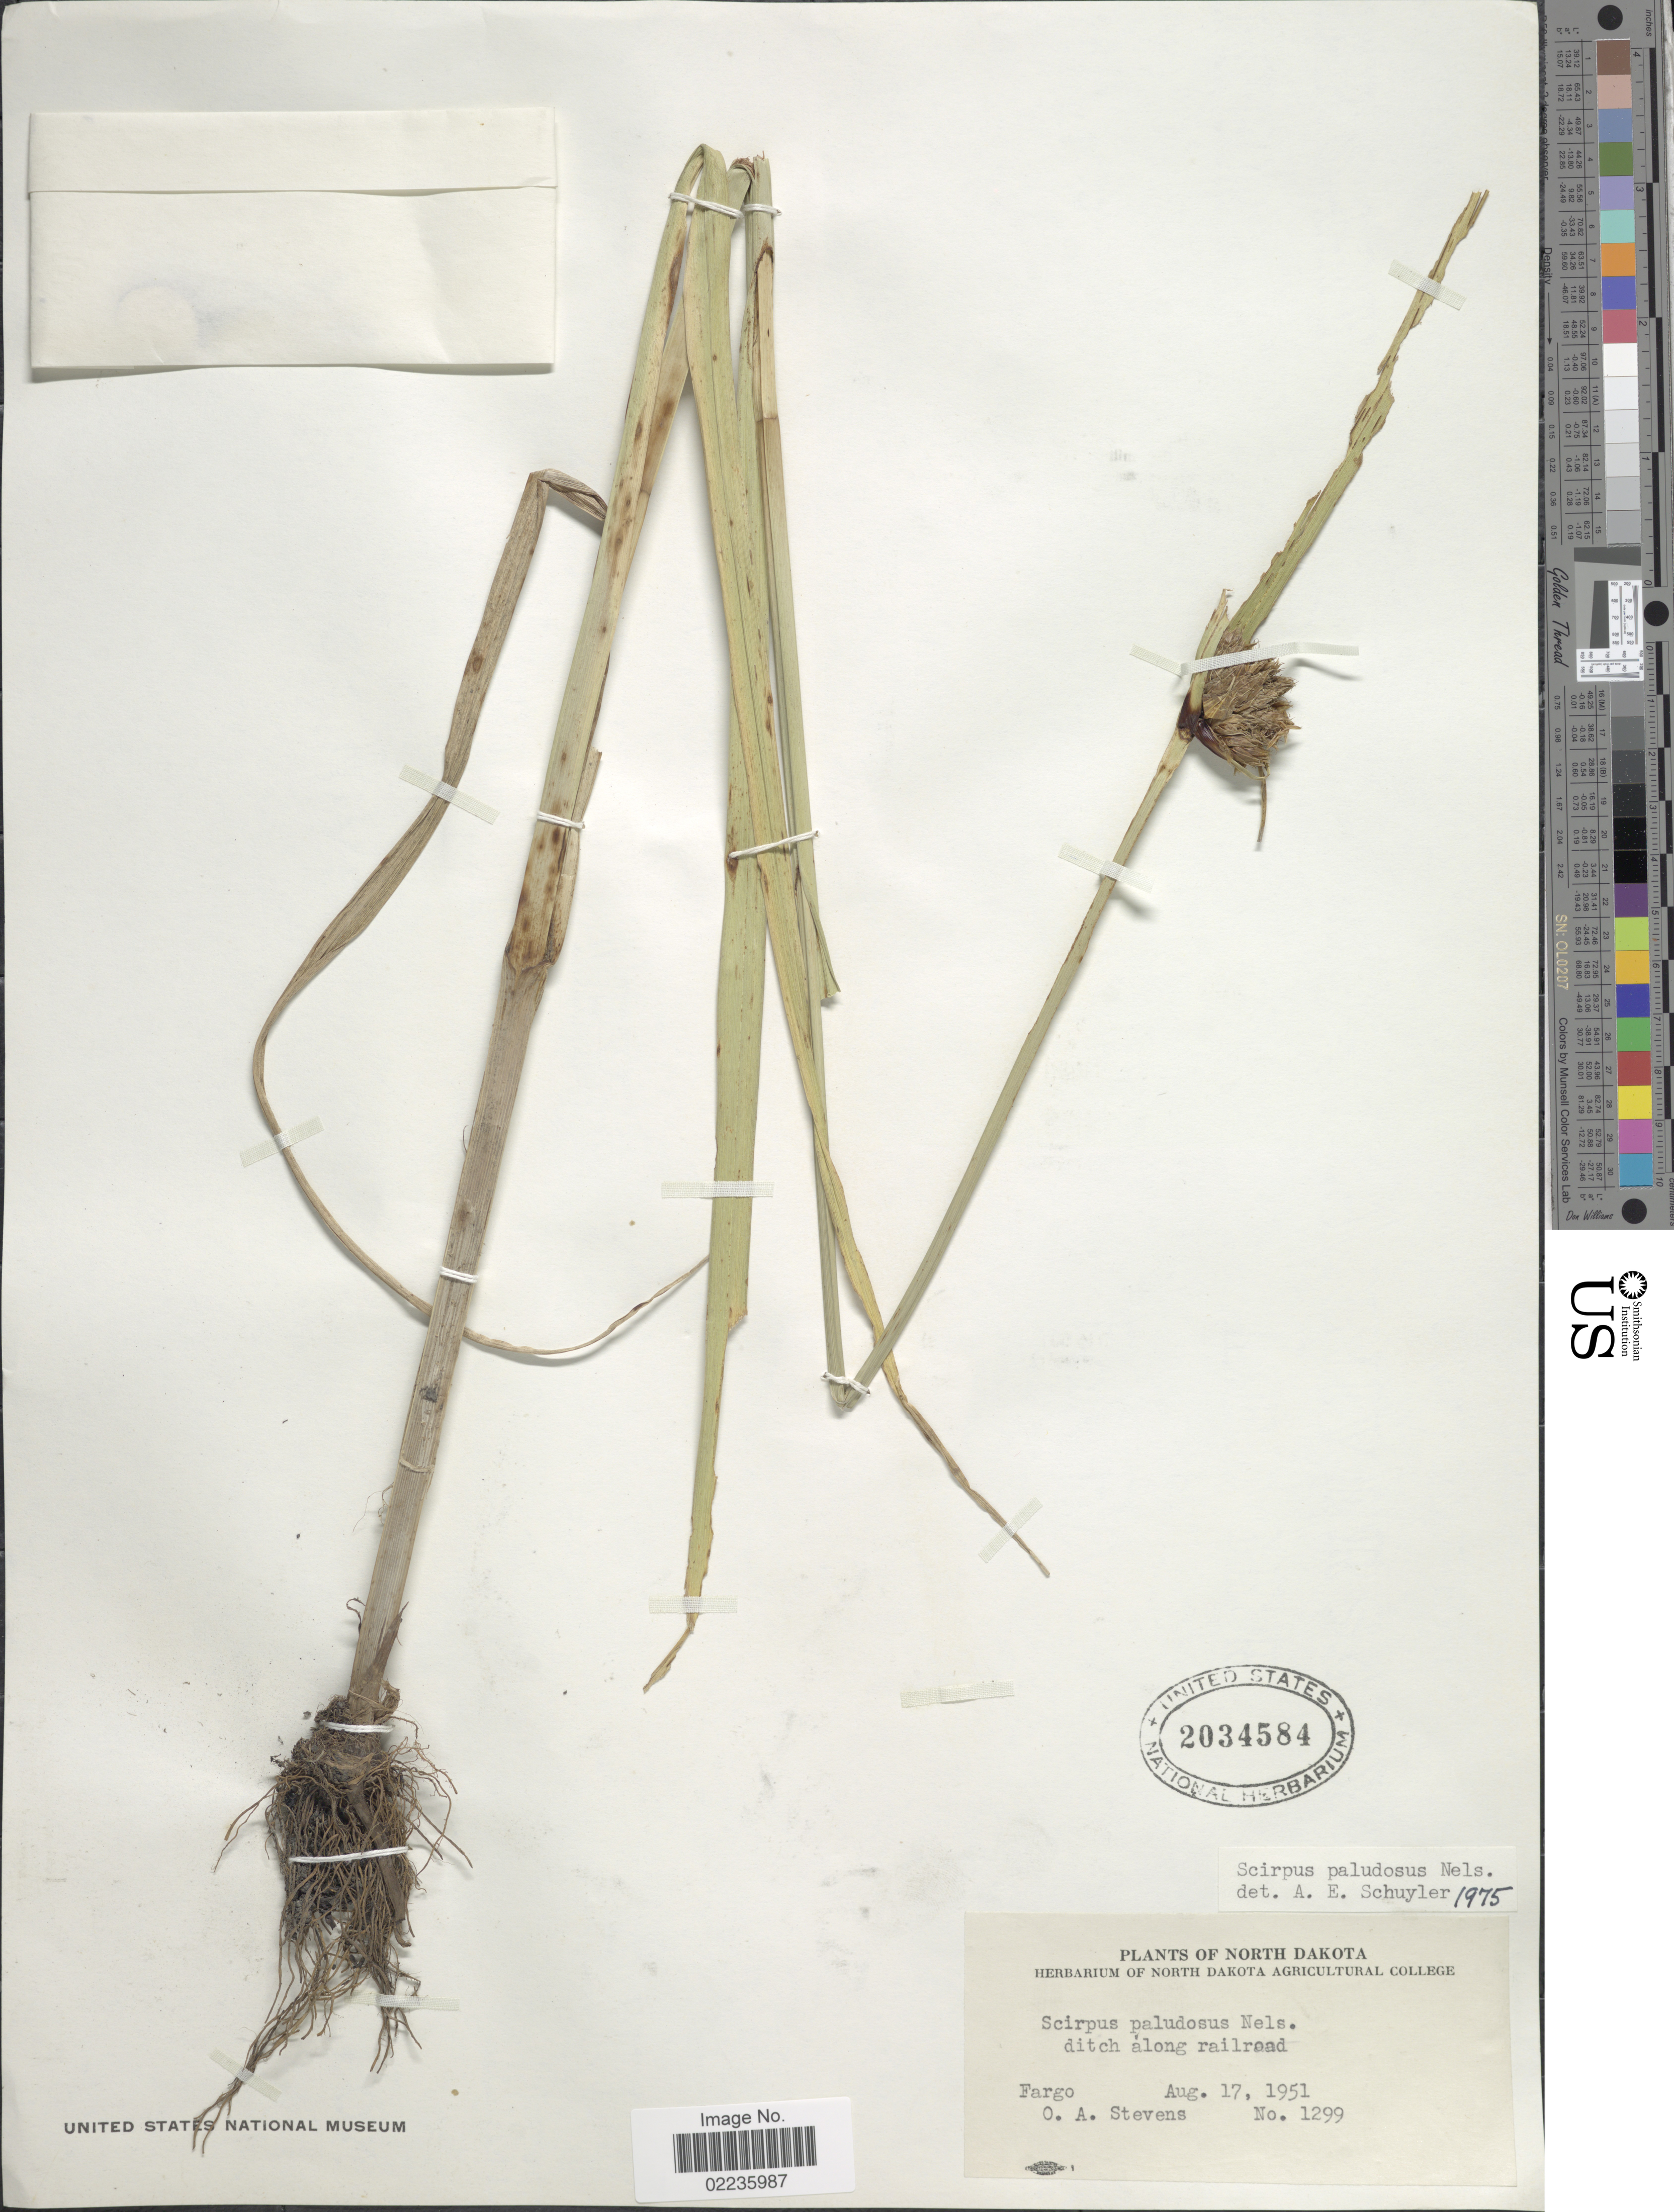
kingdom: Plantae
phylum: Tracheophyta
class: Liliopsida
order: Poales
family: Cyperaceae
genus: Bolboschoenus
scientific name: Bolboschoenus maritimus subsp. paludosus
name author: (A. Nelson) T. Koyama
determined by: Strong, M. T., (US), Smithsonian Institution - National Museum of Natural History (UNITED STATES)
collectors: O. A. Stevens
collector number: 1299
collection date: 1951-08-17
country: United States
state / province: North Dakota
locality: Ditch along railroad Fargo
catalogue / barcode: US 2034584